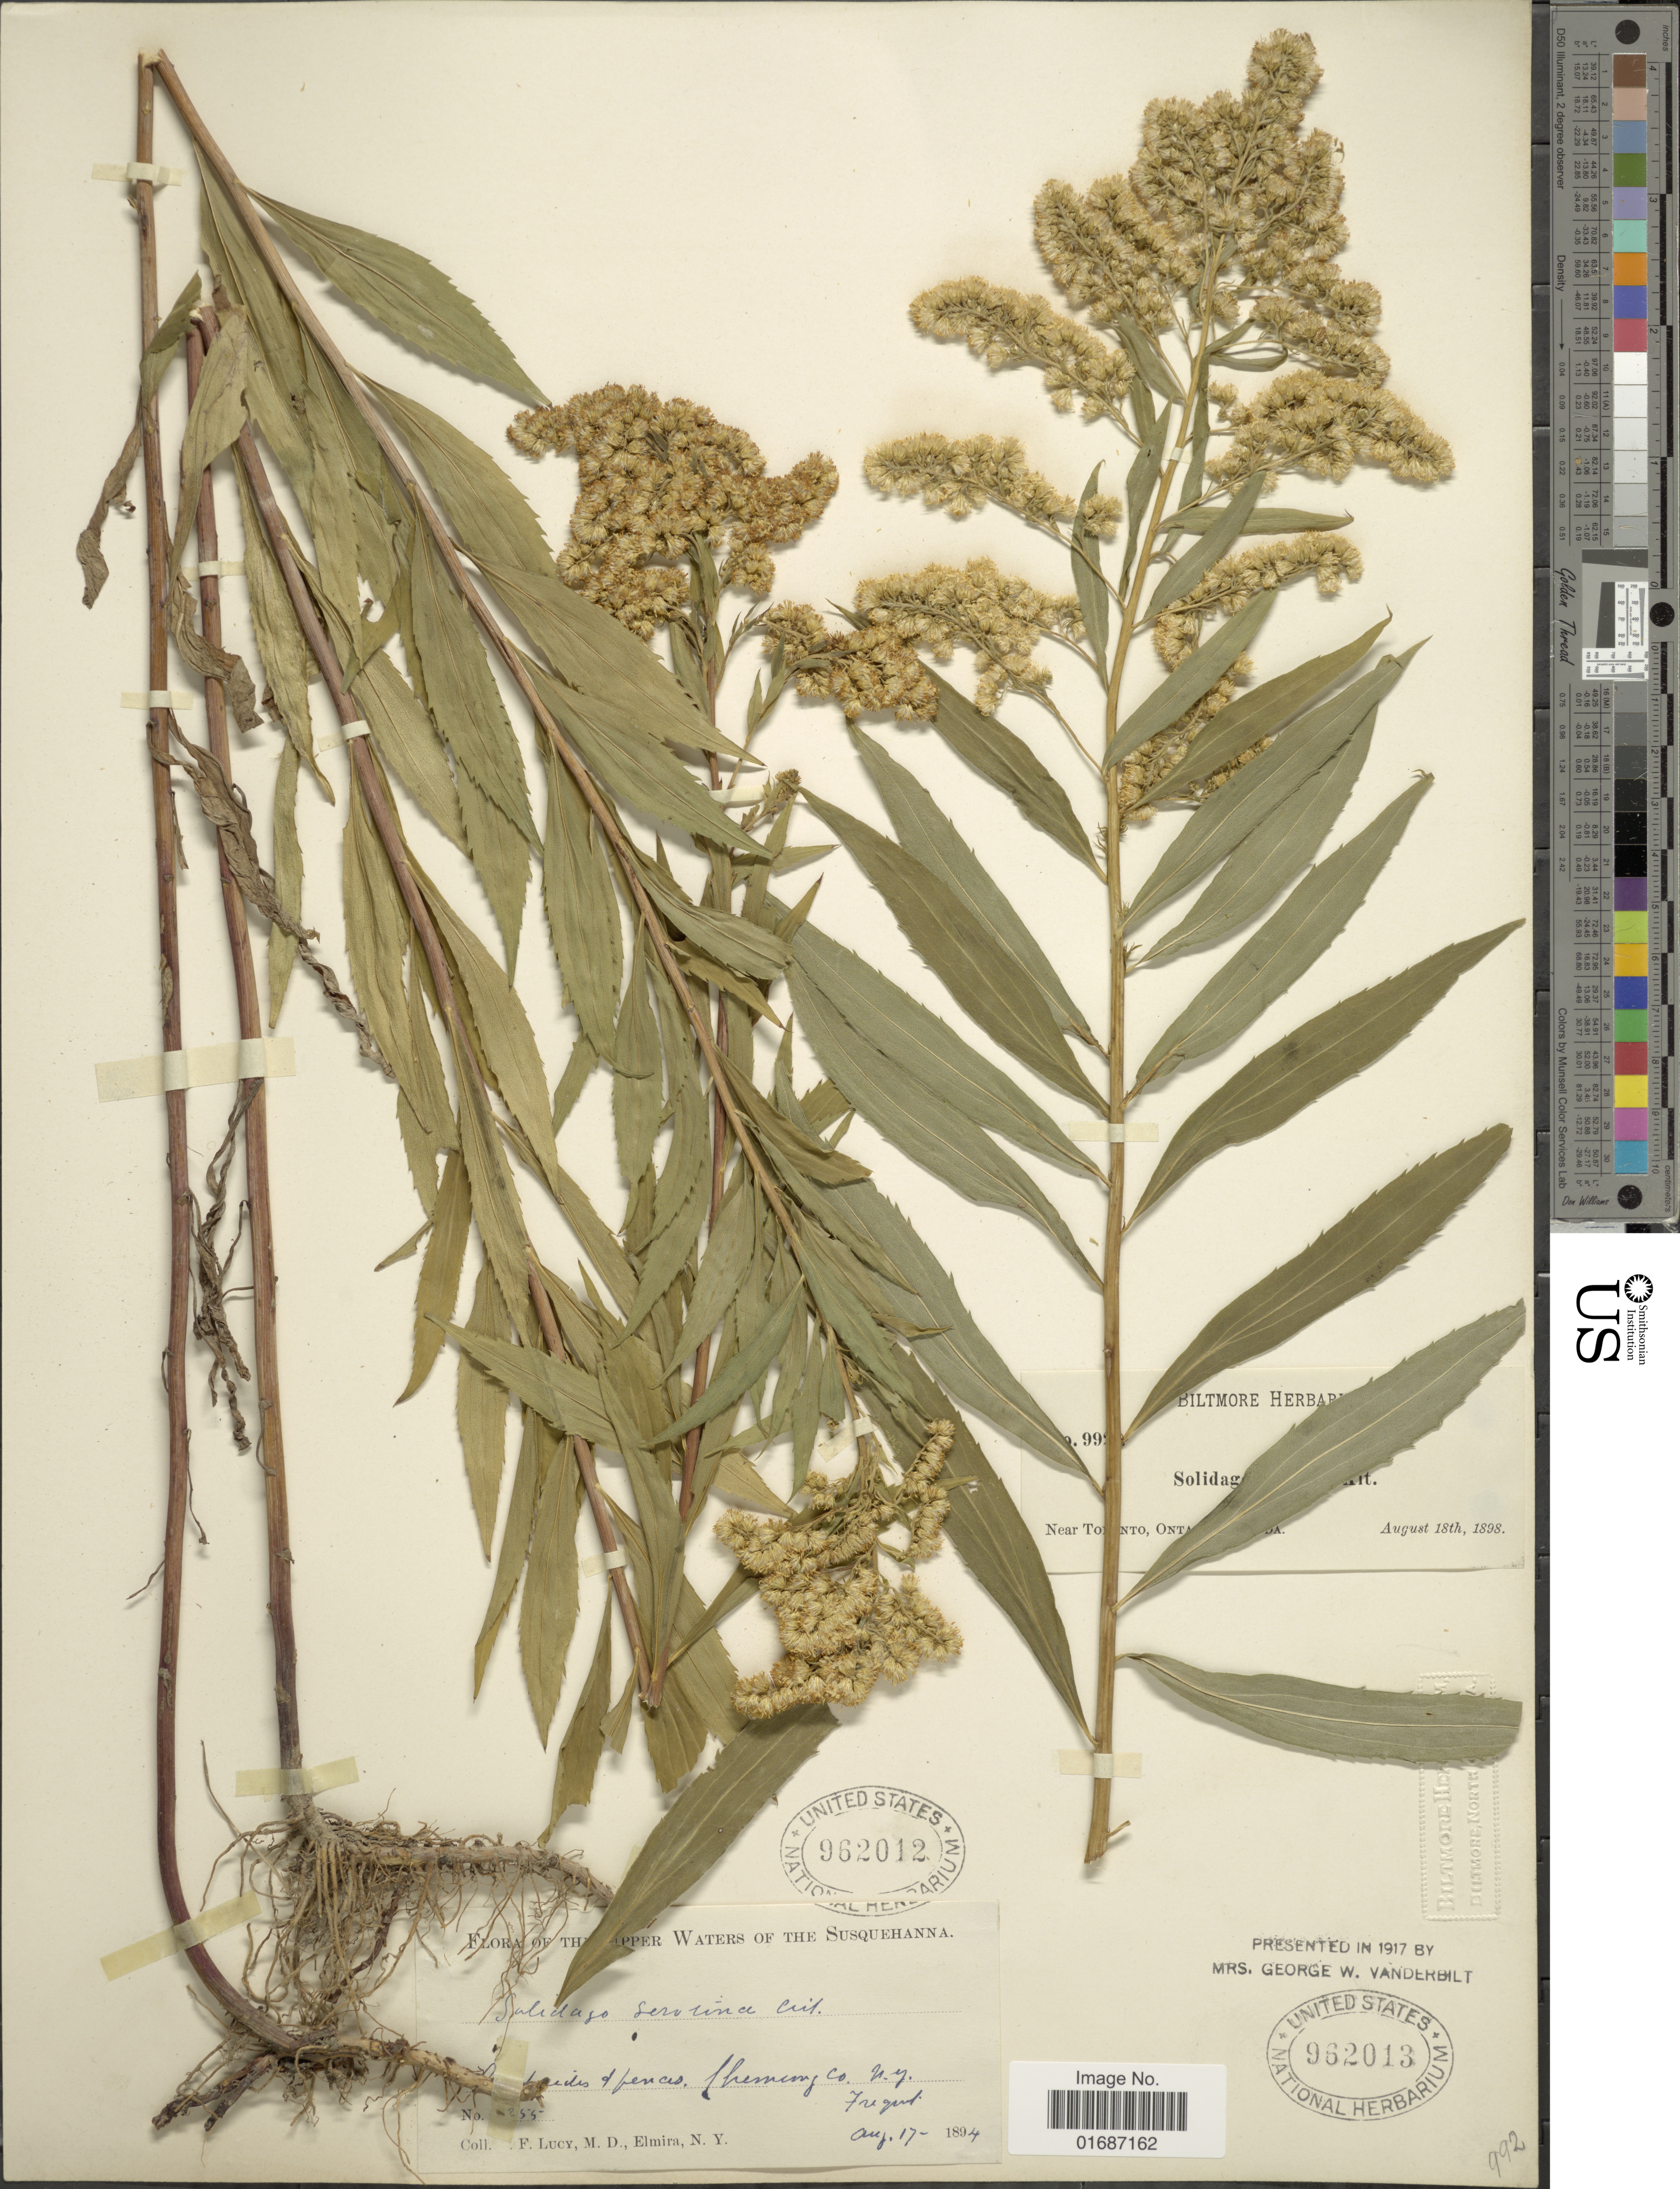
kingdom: Plantae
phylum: Tracheophyta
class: Magnoliopsida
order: Asterales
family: Asteraceae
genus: Solidago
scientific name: Solidago gigantea var. leiophylla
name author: Fernald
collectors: T. Lucy & M. Elmira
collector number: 255*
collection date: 1894-08-17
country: United States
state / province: New York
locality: The Upper Waters of the Susquehanna, Chemung Co. N.Y.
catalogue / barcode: US 962012